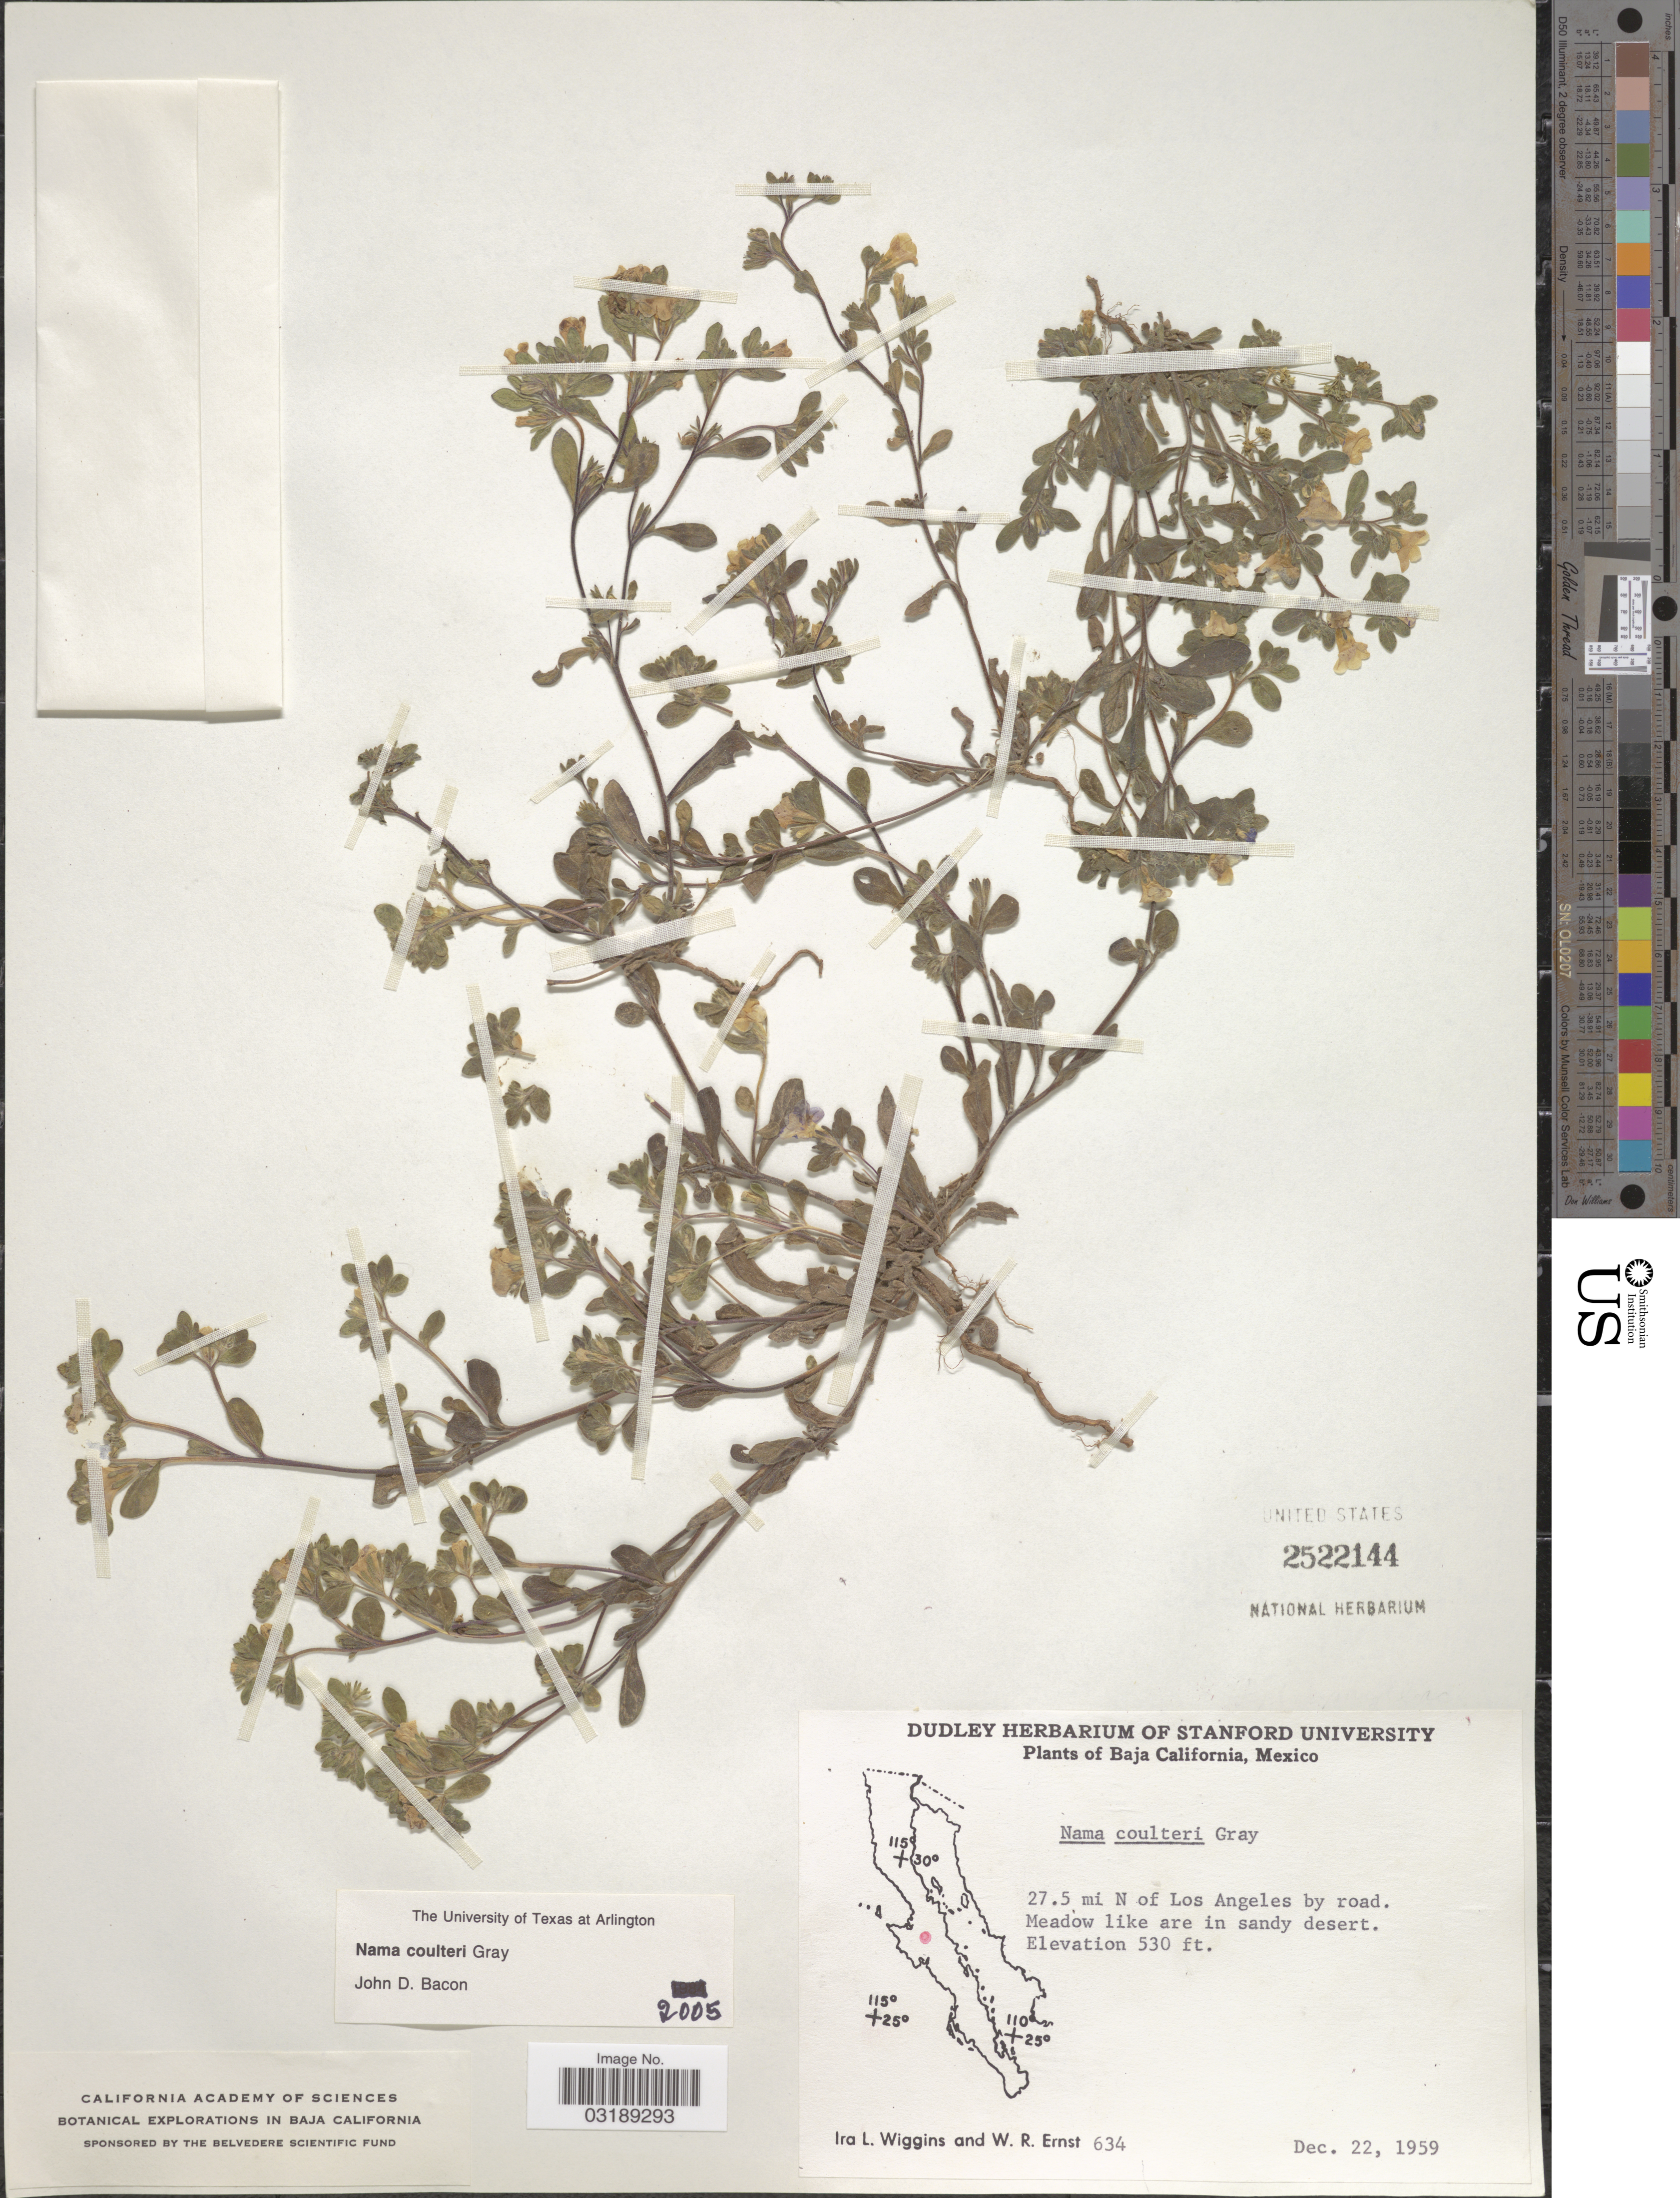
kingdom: Plantae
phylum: Tracheophyta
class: Magnoliopsida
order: Boraginales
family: Namaceae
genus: Nama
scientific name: Nama coulteri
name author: A. Gray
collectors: I. L. Wiggins & W. R. Ernst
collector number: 634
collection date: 1959-12-22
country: Mexico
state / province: Baja California Norte / Baja California Sur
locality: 27.5 mi N of Los Angeles by road.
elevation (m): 162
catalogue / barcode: US 2522144